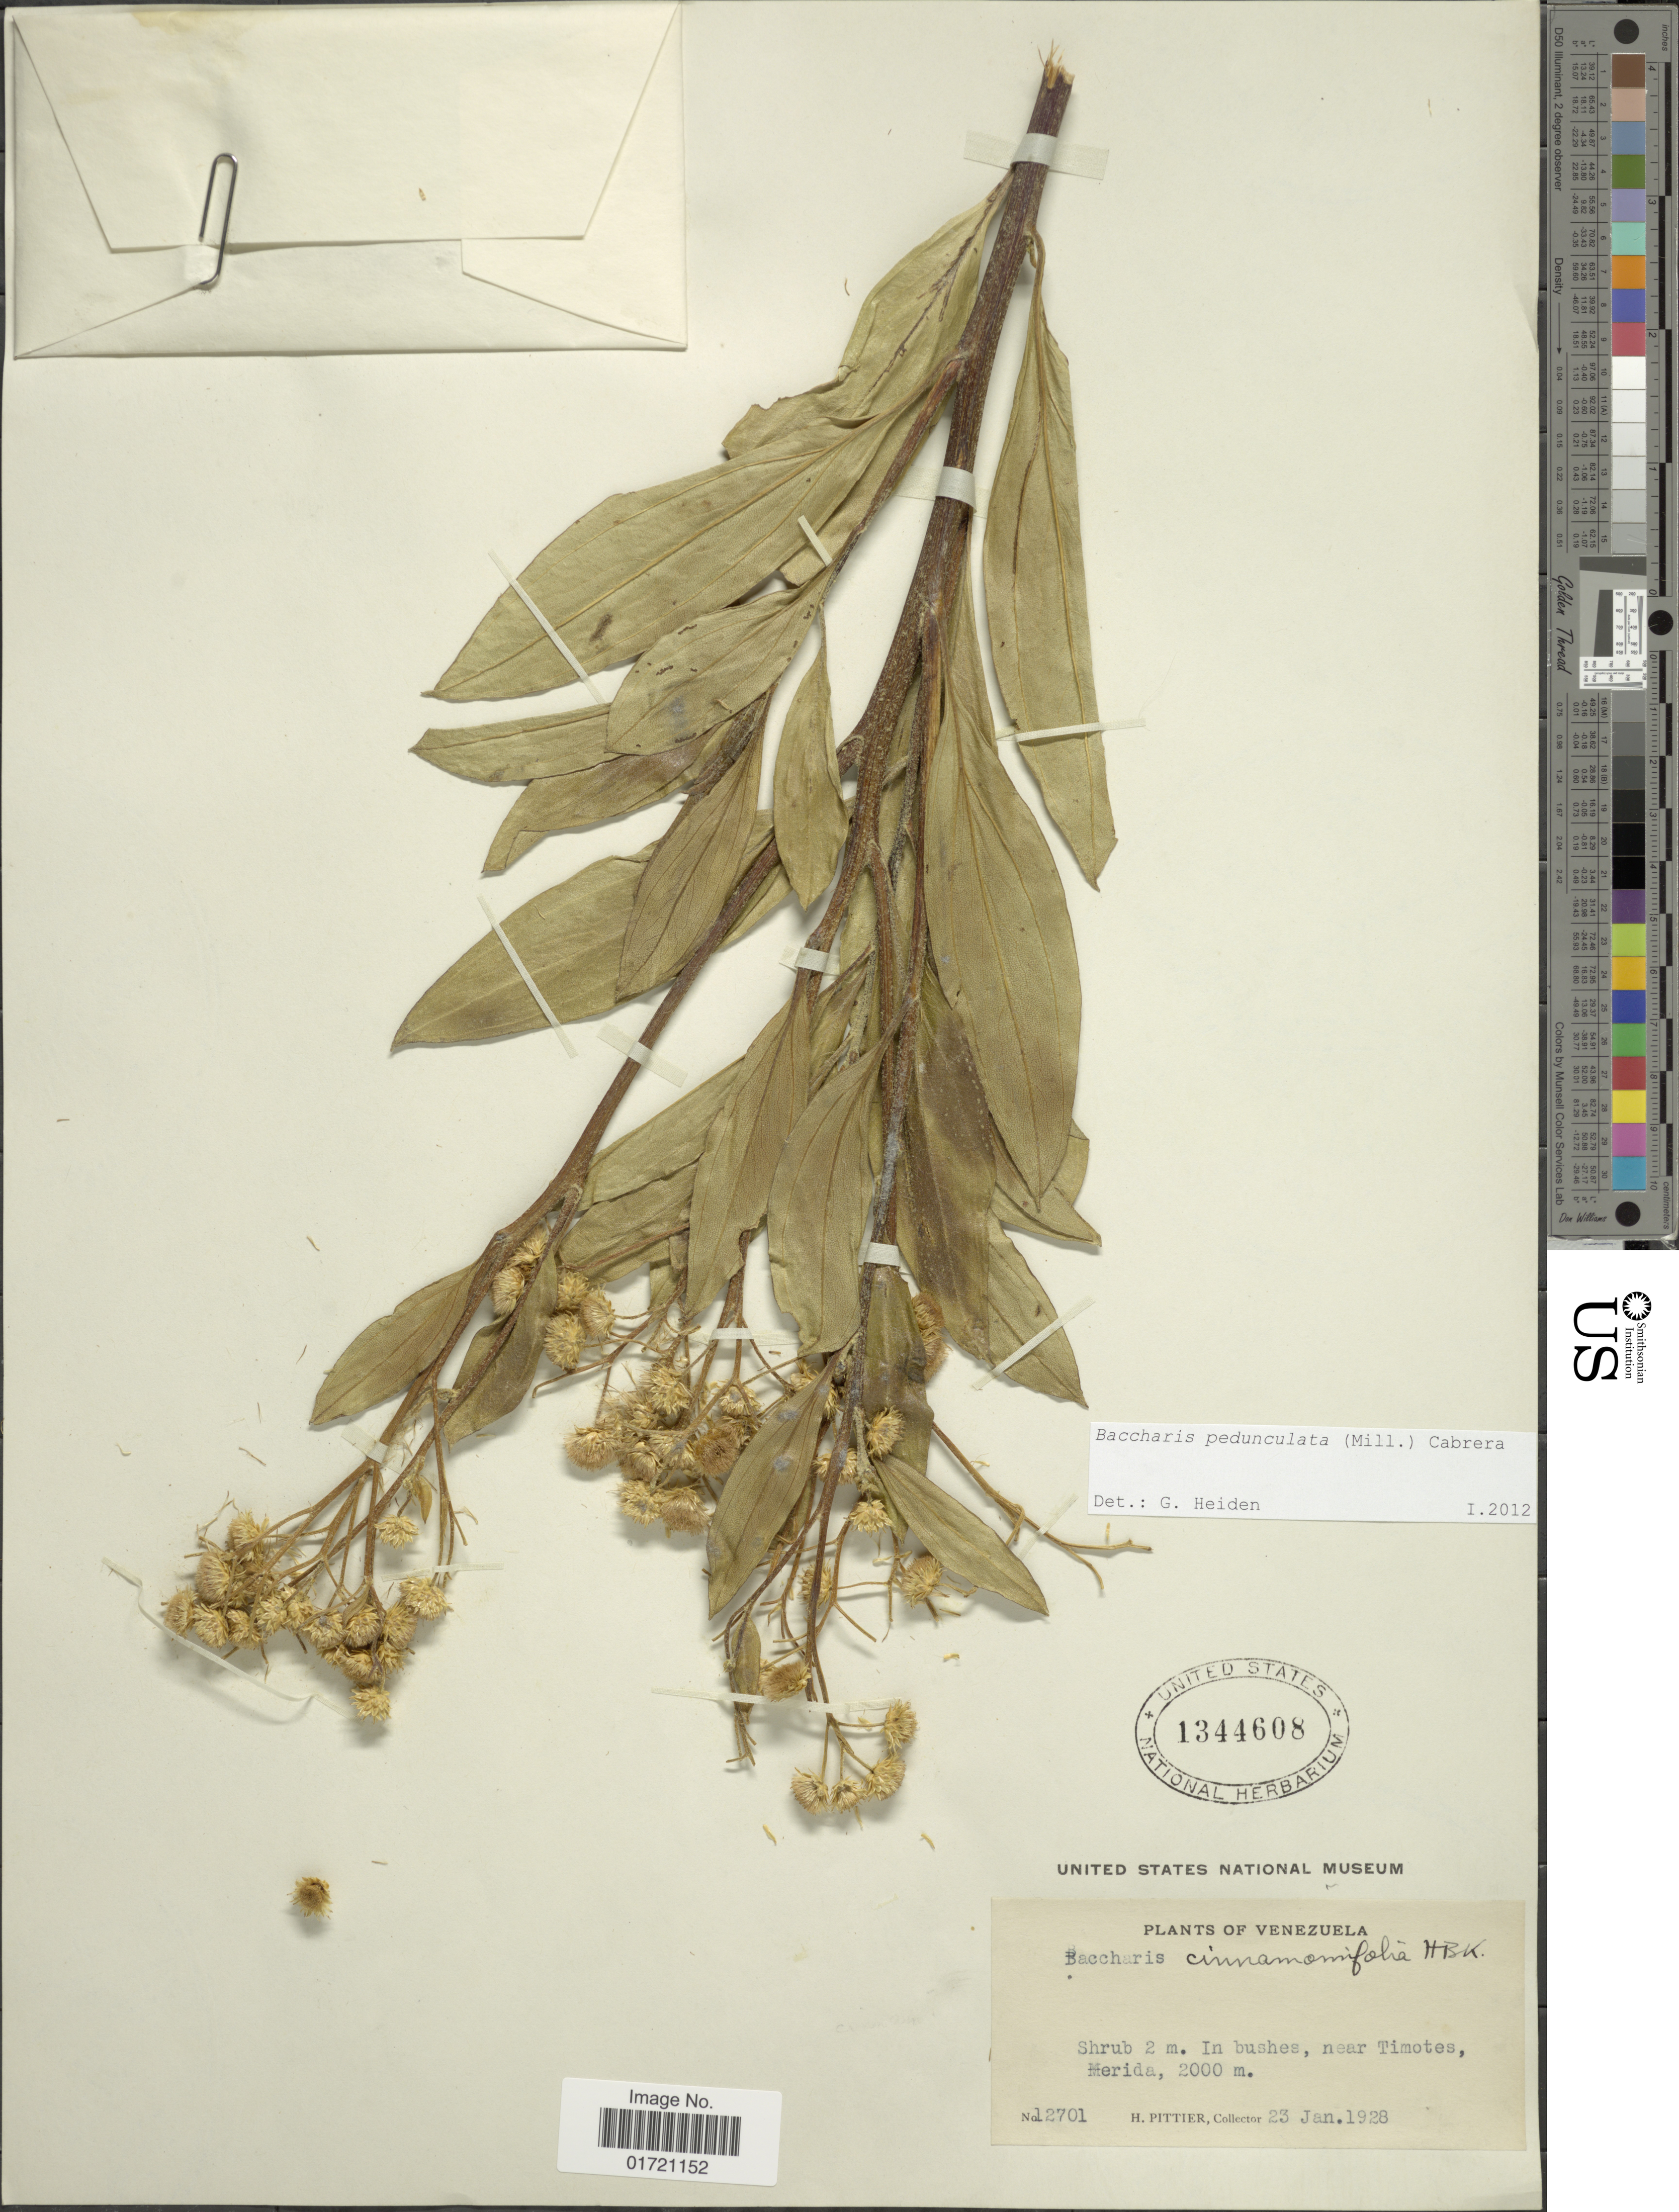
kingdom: Plantae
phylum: Tracheophyta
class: Magnoliopsida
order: Asterales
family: Asteraceae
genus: Baccharis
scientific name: Baccharis pedunculata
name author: (Mill.) Cabrera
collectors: H. F. Pittier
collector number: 12701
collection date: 1928-01-23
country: Venezuela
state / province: Mérida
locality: In bushes, near Timotes, Merida.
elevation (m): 2000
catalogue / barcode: US 1344608